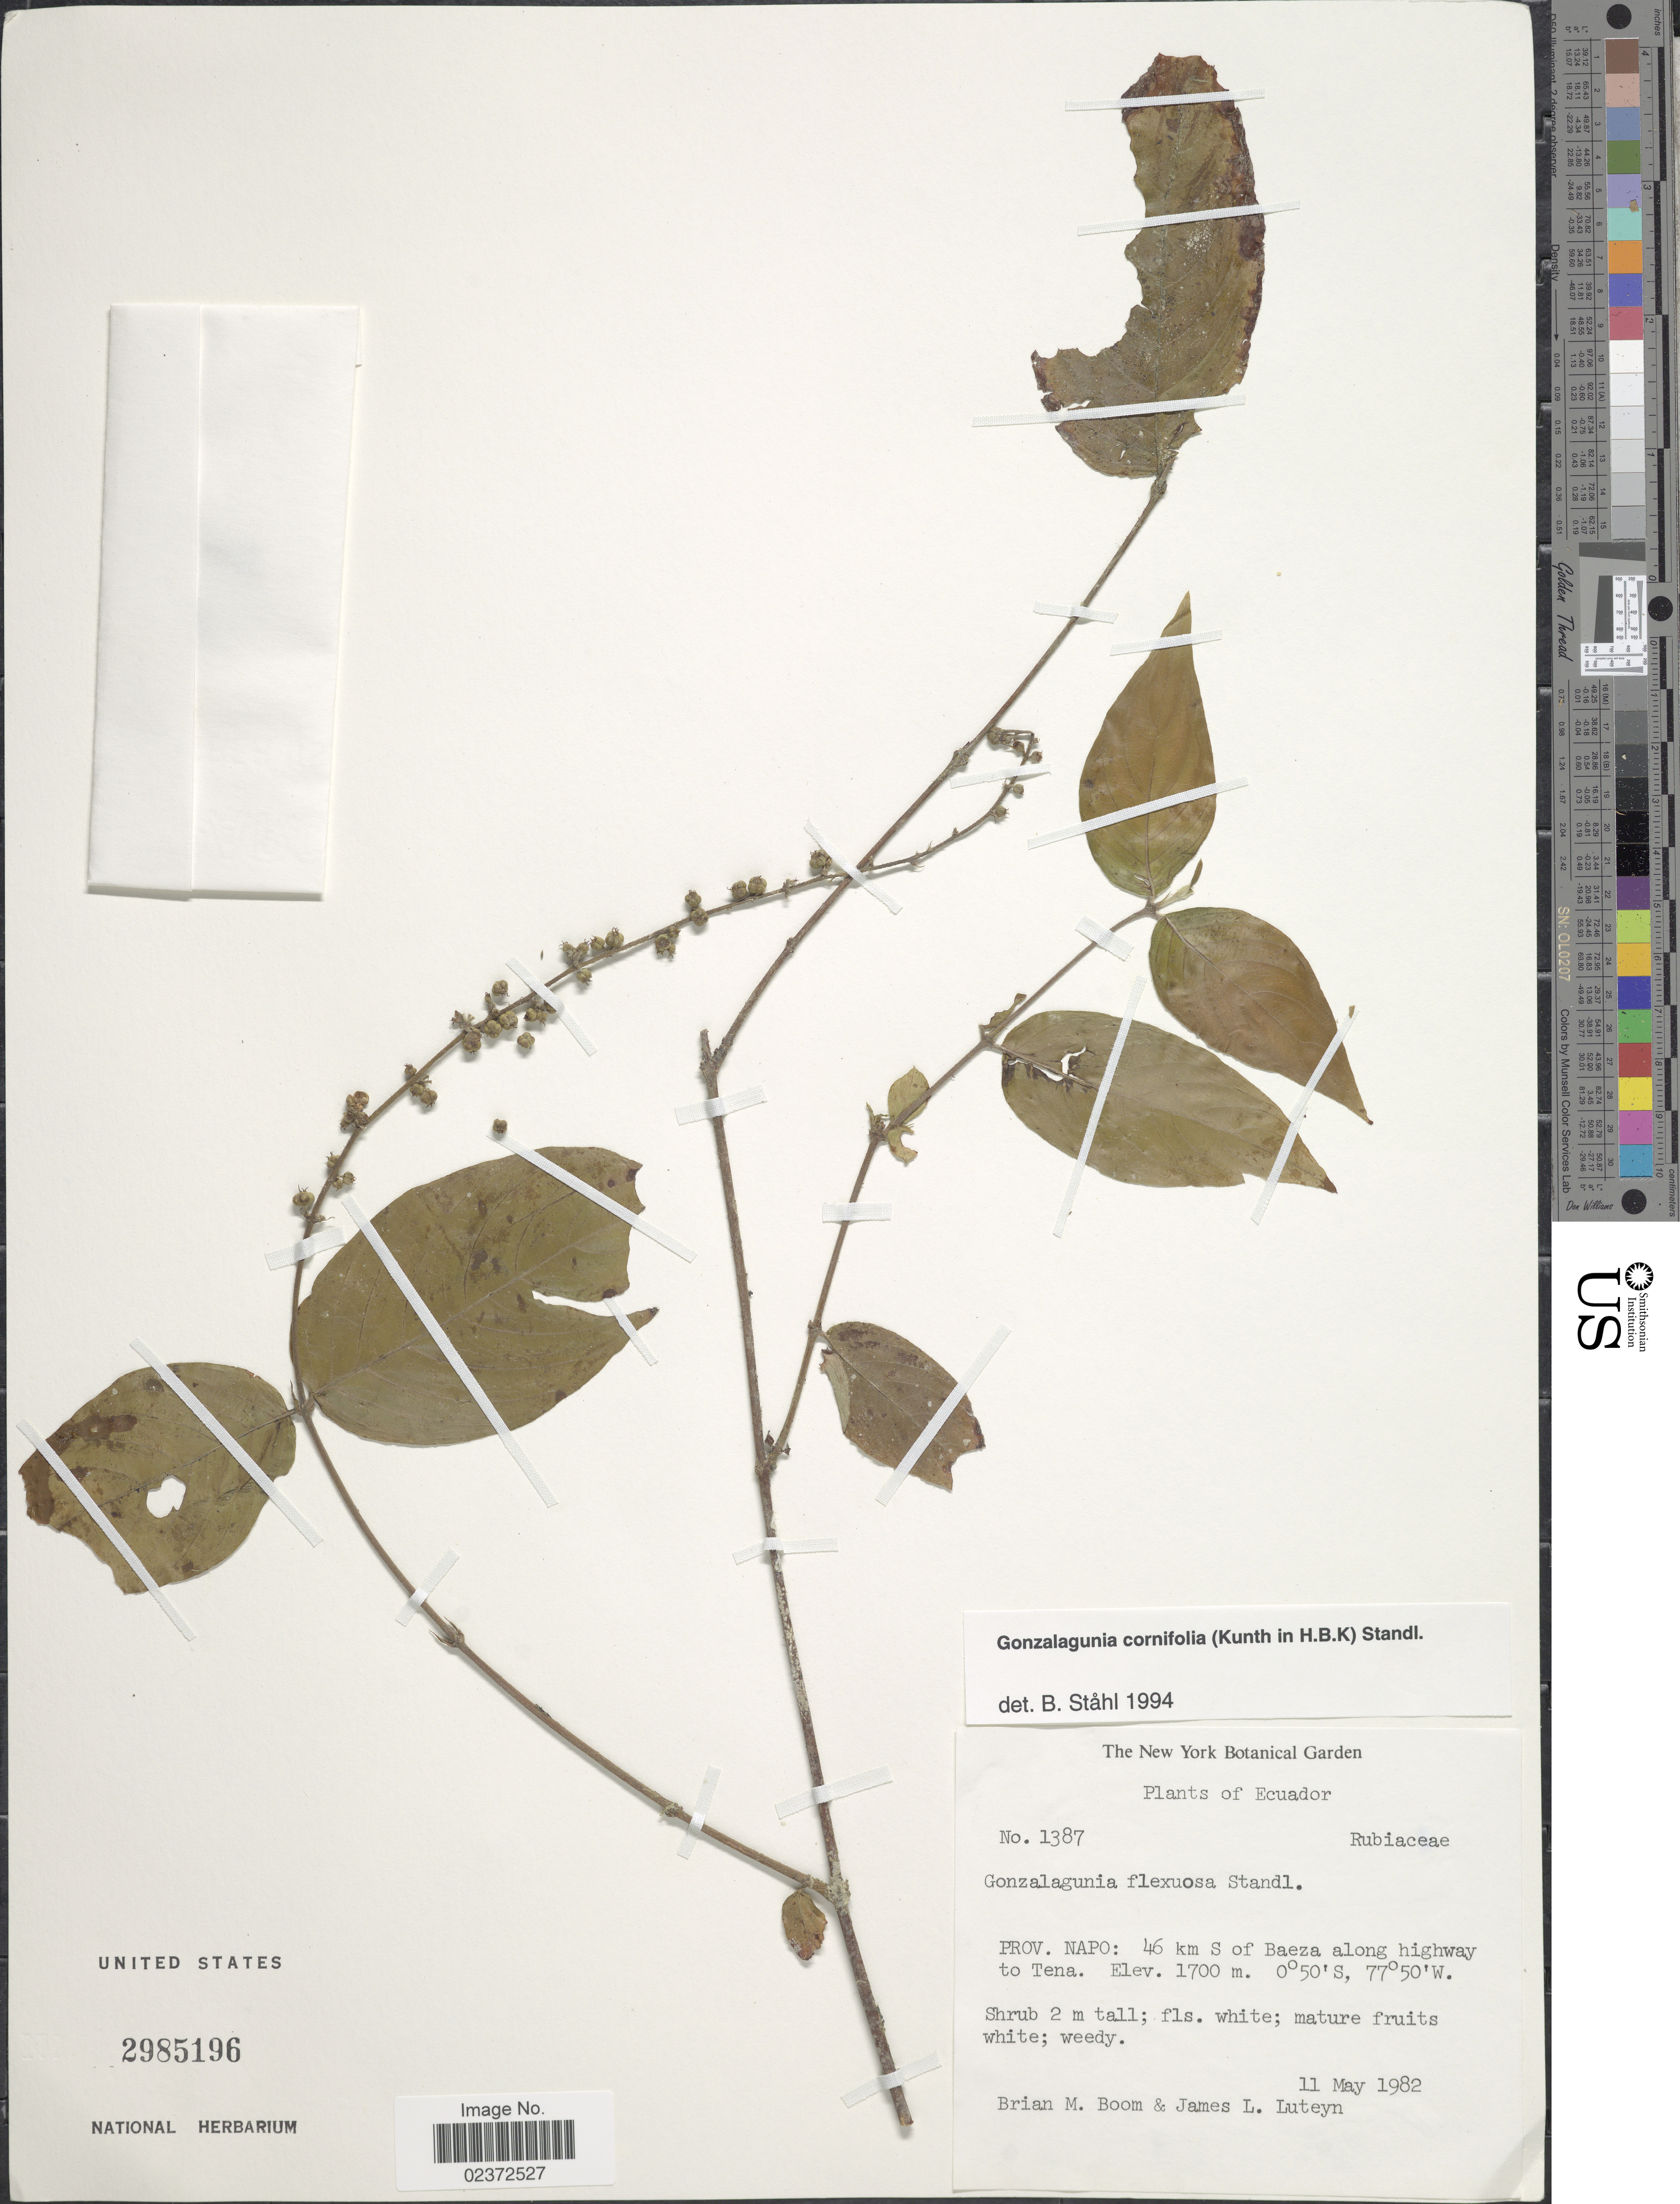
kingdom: Plantae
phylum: Tracheophyta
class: Magnoliopsida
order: Gentianales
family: Rubiaceae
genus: Gonzalagunia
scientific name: Gonzalagunia cornifolia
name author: (Kunth) Standl.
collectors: B. M. Boom & J. L. Luteyn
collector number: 1387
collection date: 1982-05-11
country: Ecuador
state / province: Napo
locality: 46 km S of Baeza along highway to Tena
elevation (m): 1700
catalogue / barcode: US 2985196